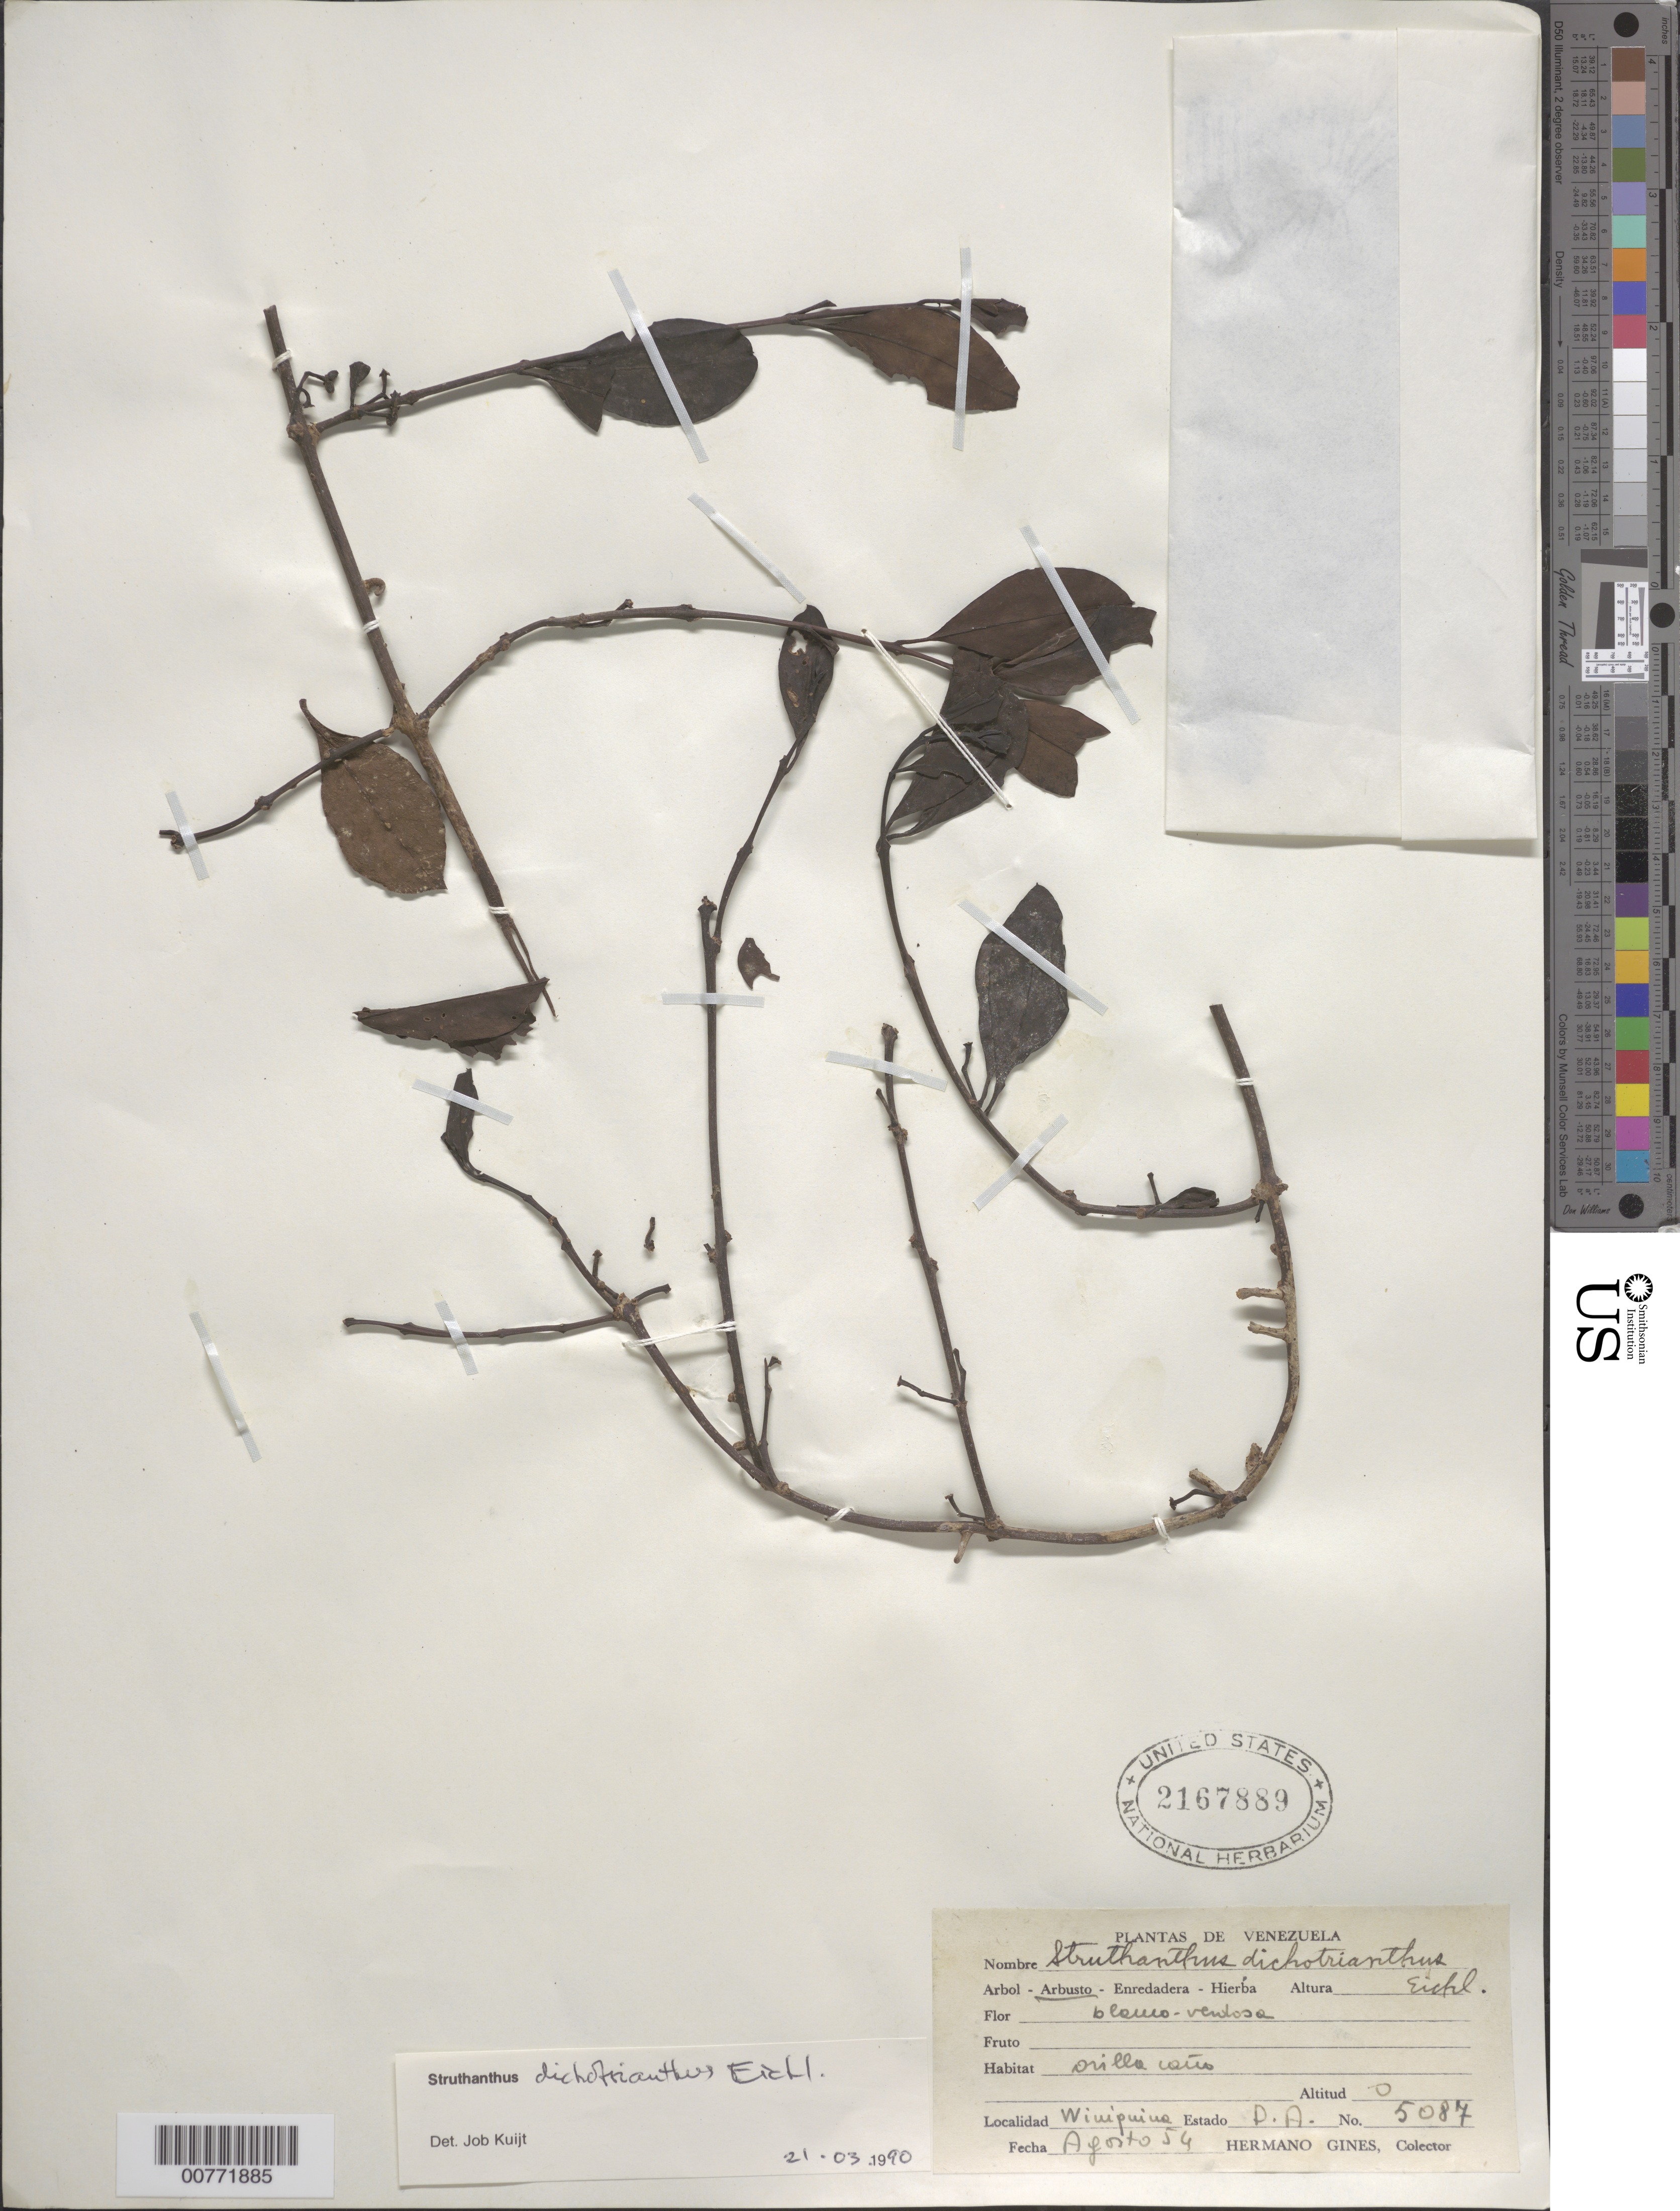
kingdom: Plantae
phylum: Tracheophyta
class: Magnoliopsida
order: Santalales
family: Loranthaceae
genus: Struthanthus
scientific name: Struthanthus dichotrianthus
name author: Eichler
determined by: Kuijt, Job, (CANADA)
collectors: H. Gines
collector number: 5087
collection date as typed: Aug-54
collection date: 1954-08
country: Venezuela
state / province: Delta Amacuro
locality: C. Wiuiquina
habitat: Orilla cano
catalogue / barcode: US 2167889